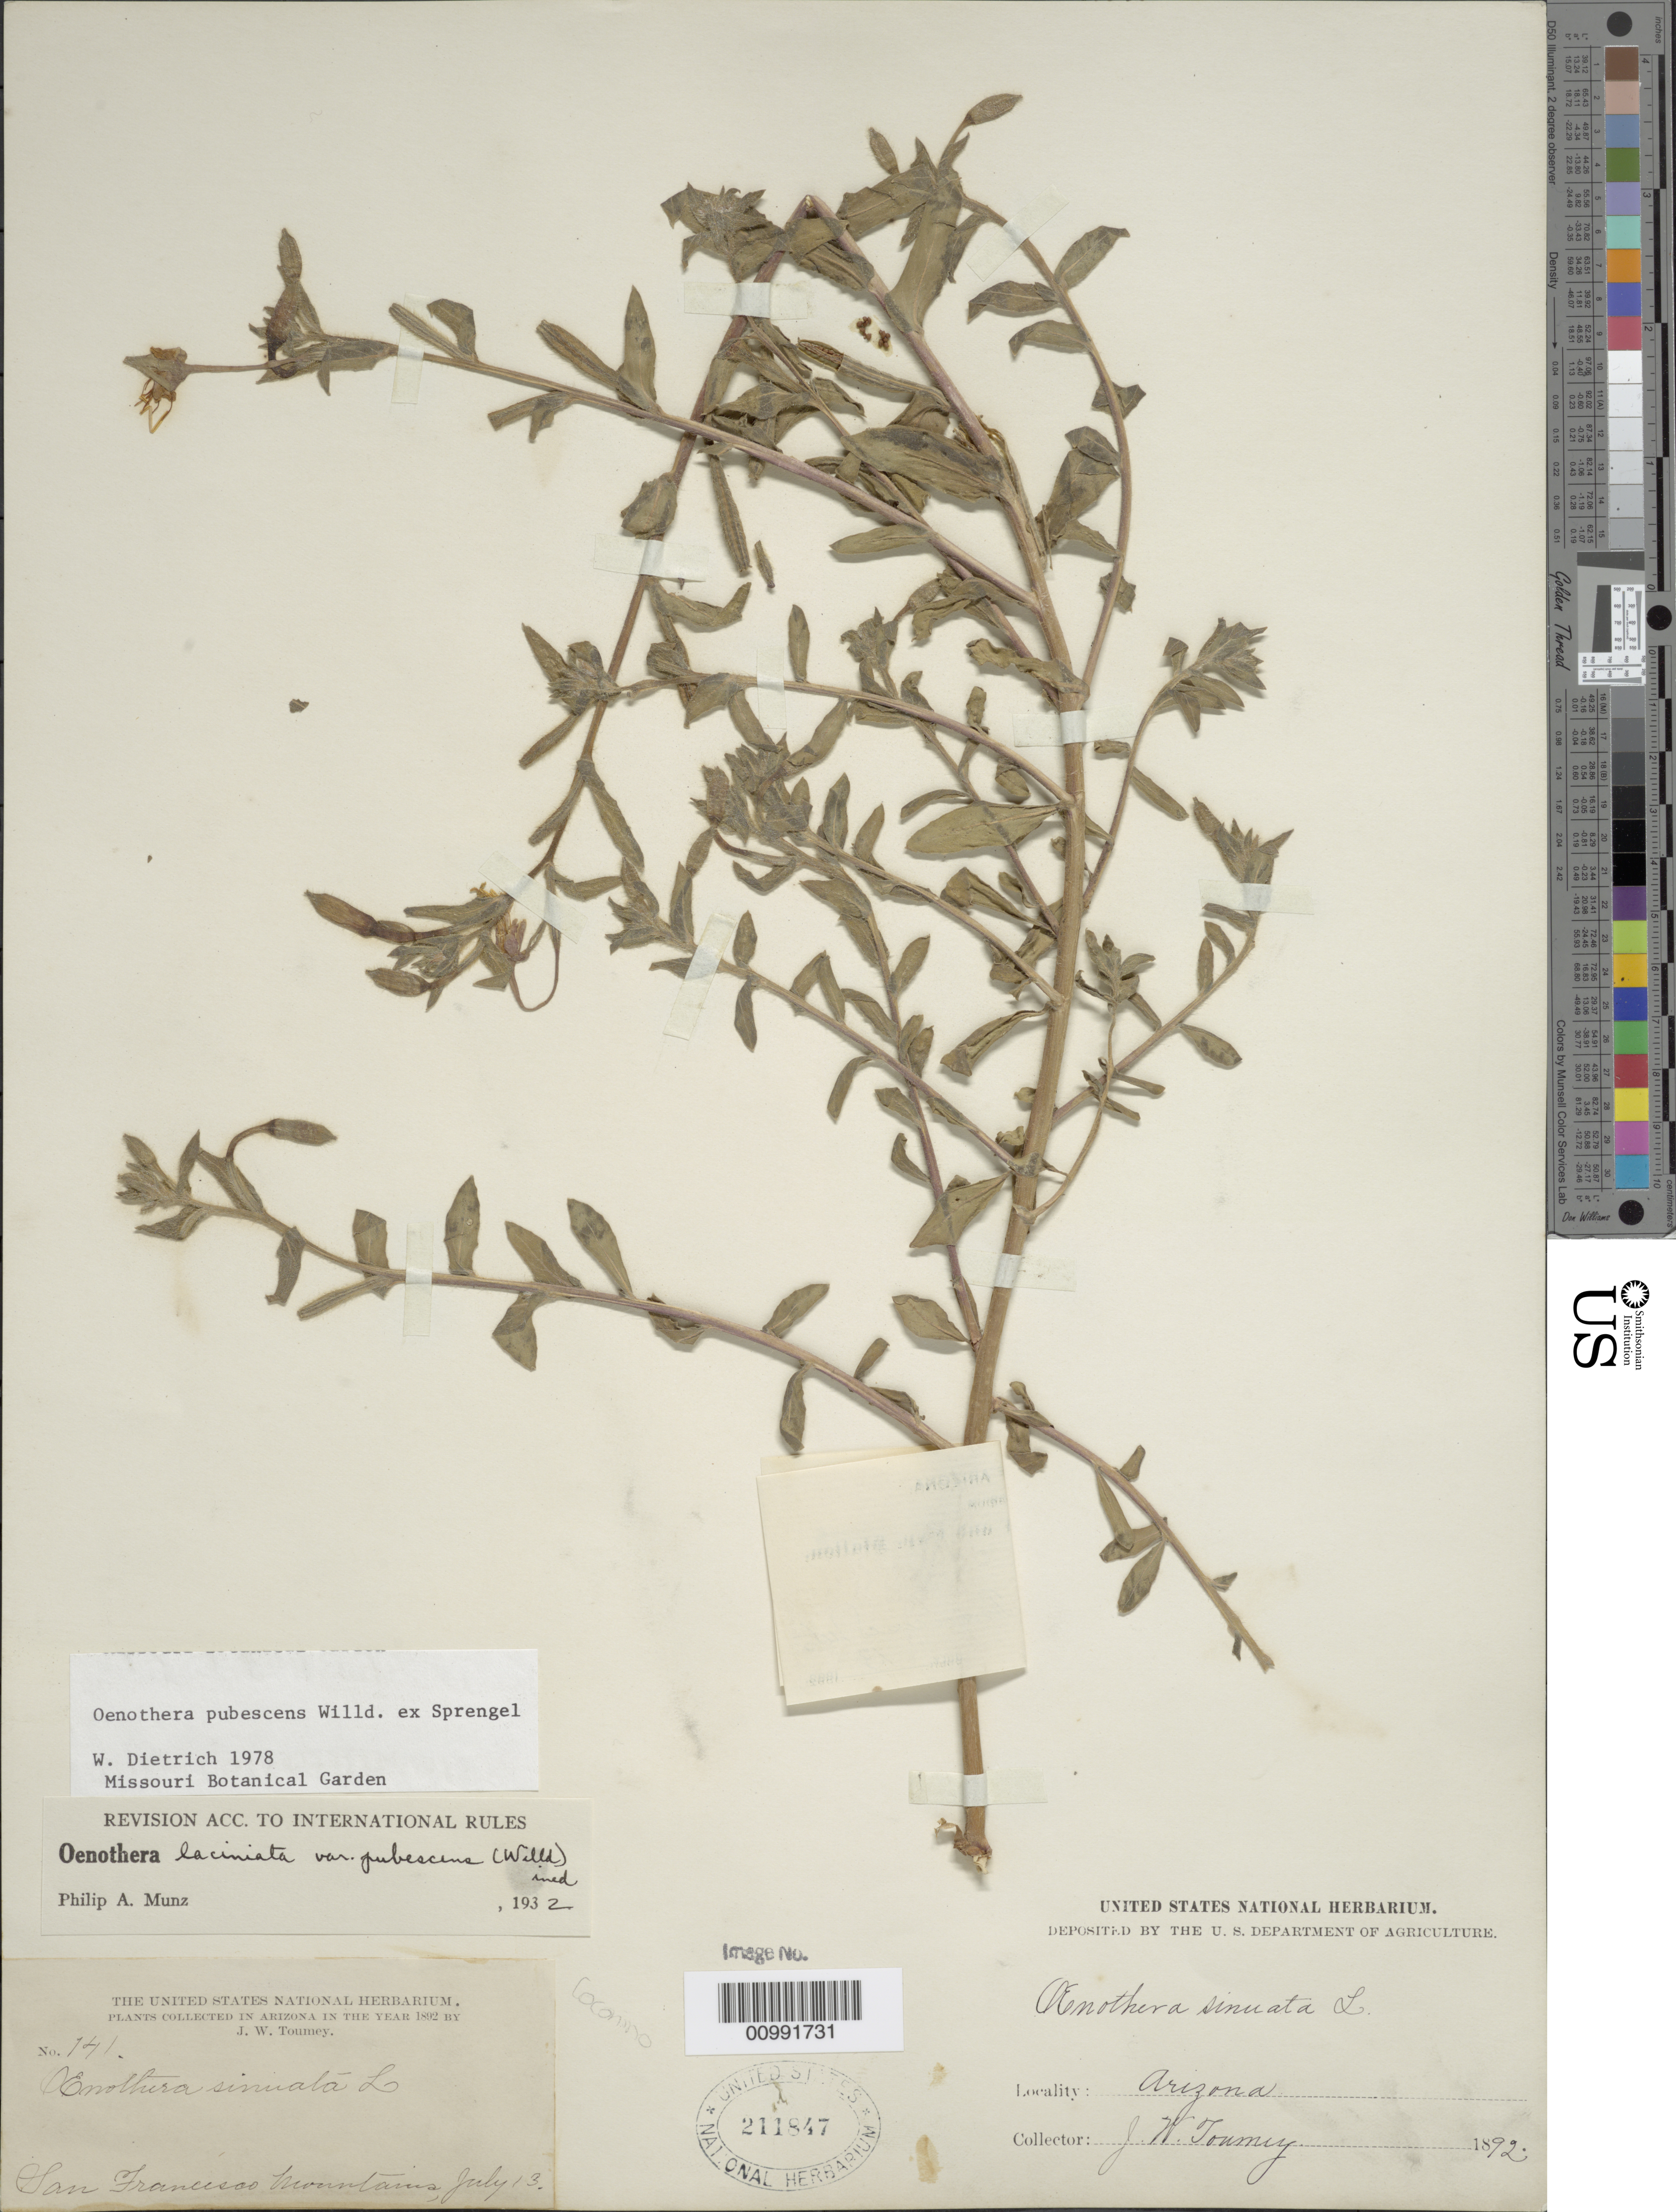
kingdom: Plantae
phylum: Tracheophyta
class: Magnoliopsida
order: Myrtales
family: Onagraceae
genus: Oenothera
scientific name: Oenothera pubescens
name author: Willd. ex Spreng.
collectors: J. W. Toumey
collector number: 141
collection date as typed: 13 Jul 1892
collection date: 1892-07-13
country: United States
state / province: Arizona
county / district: Coconino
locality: San Francisco Mountains.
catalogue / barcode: US 211847